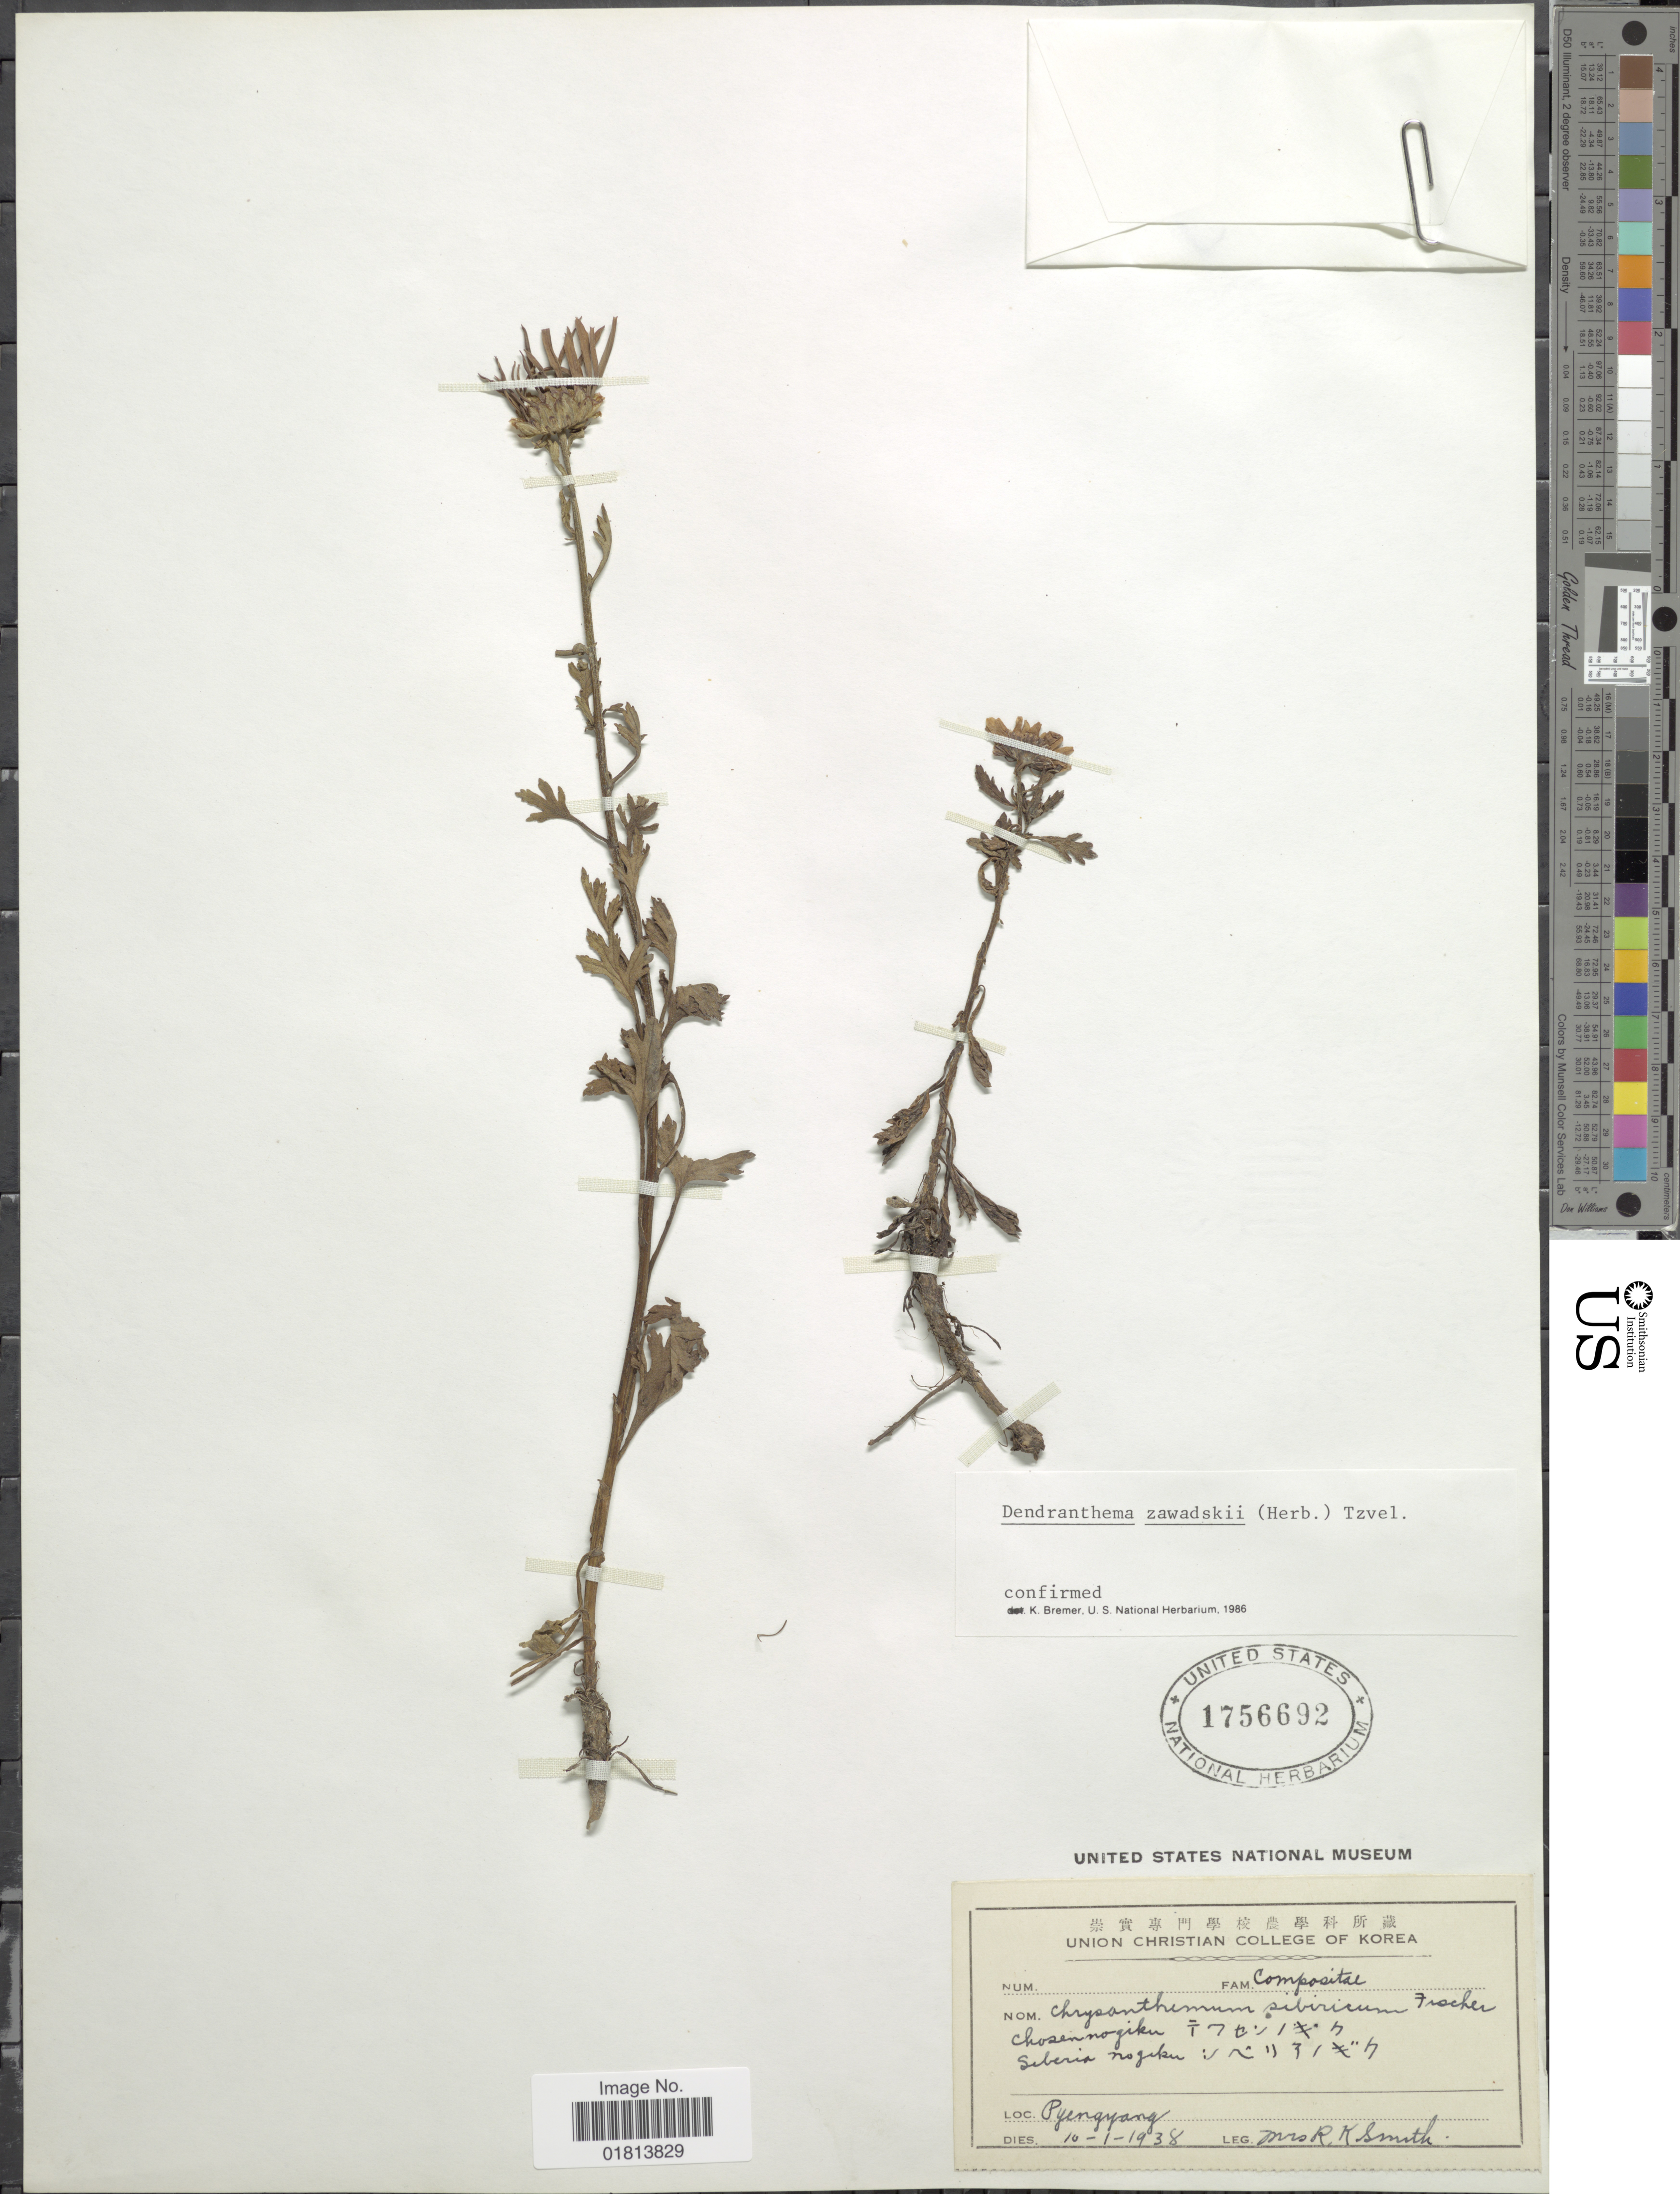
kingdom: Plantae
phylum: Tracheophyta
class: Magnoliopsida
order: Asterales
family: Asteraceae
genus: Dendranthema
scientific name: Dendranthema zawadskii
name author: (Herbich) Tzvelev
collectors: Mrs. R. K. Smith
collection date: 1938-10-01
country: North Korea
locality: Chosen nogiku, Siberia nogiku, Chirisan, Pyengyang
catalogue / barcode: US 1756692